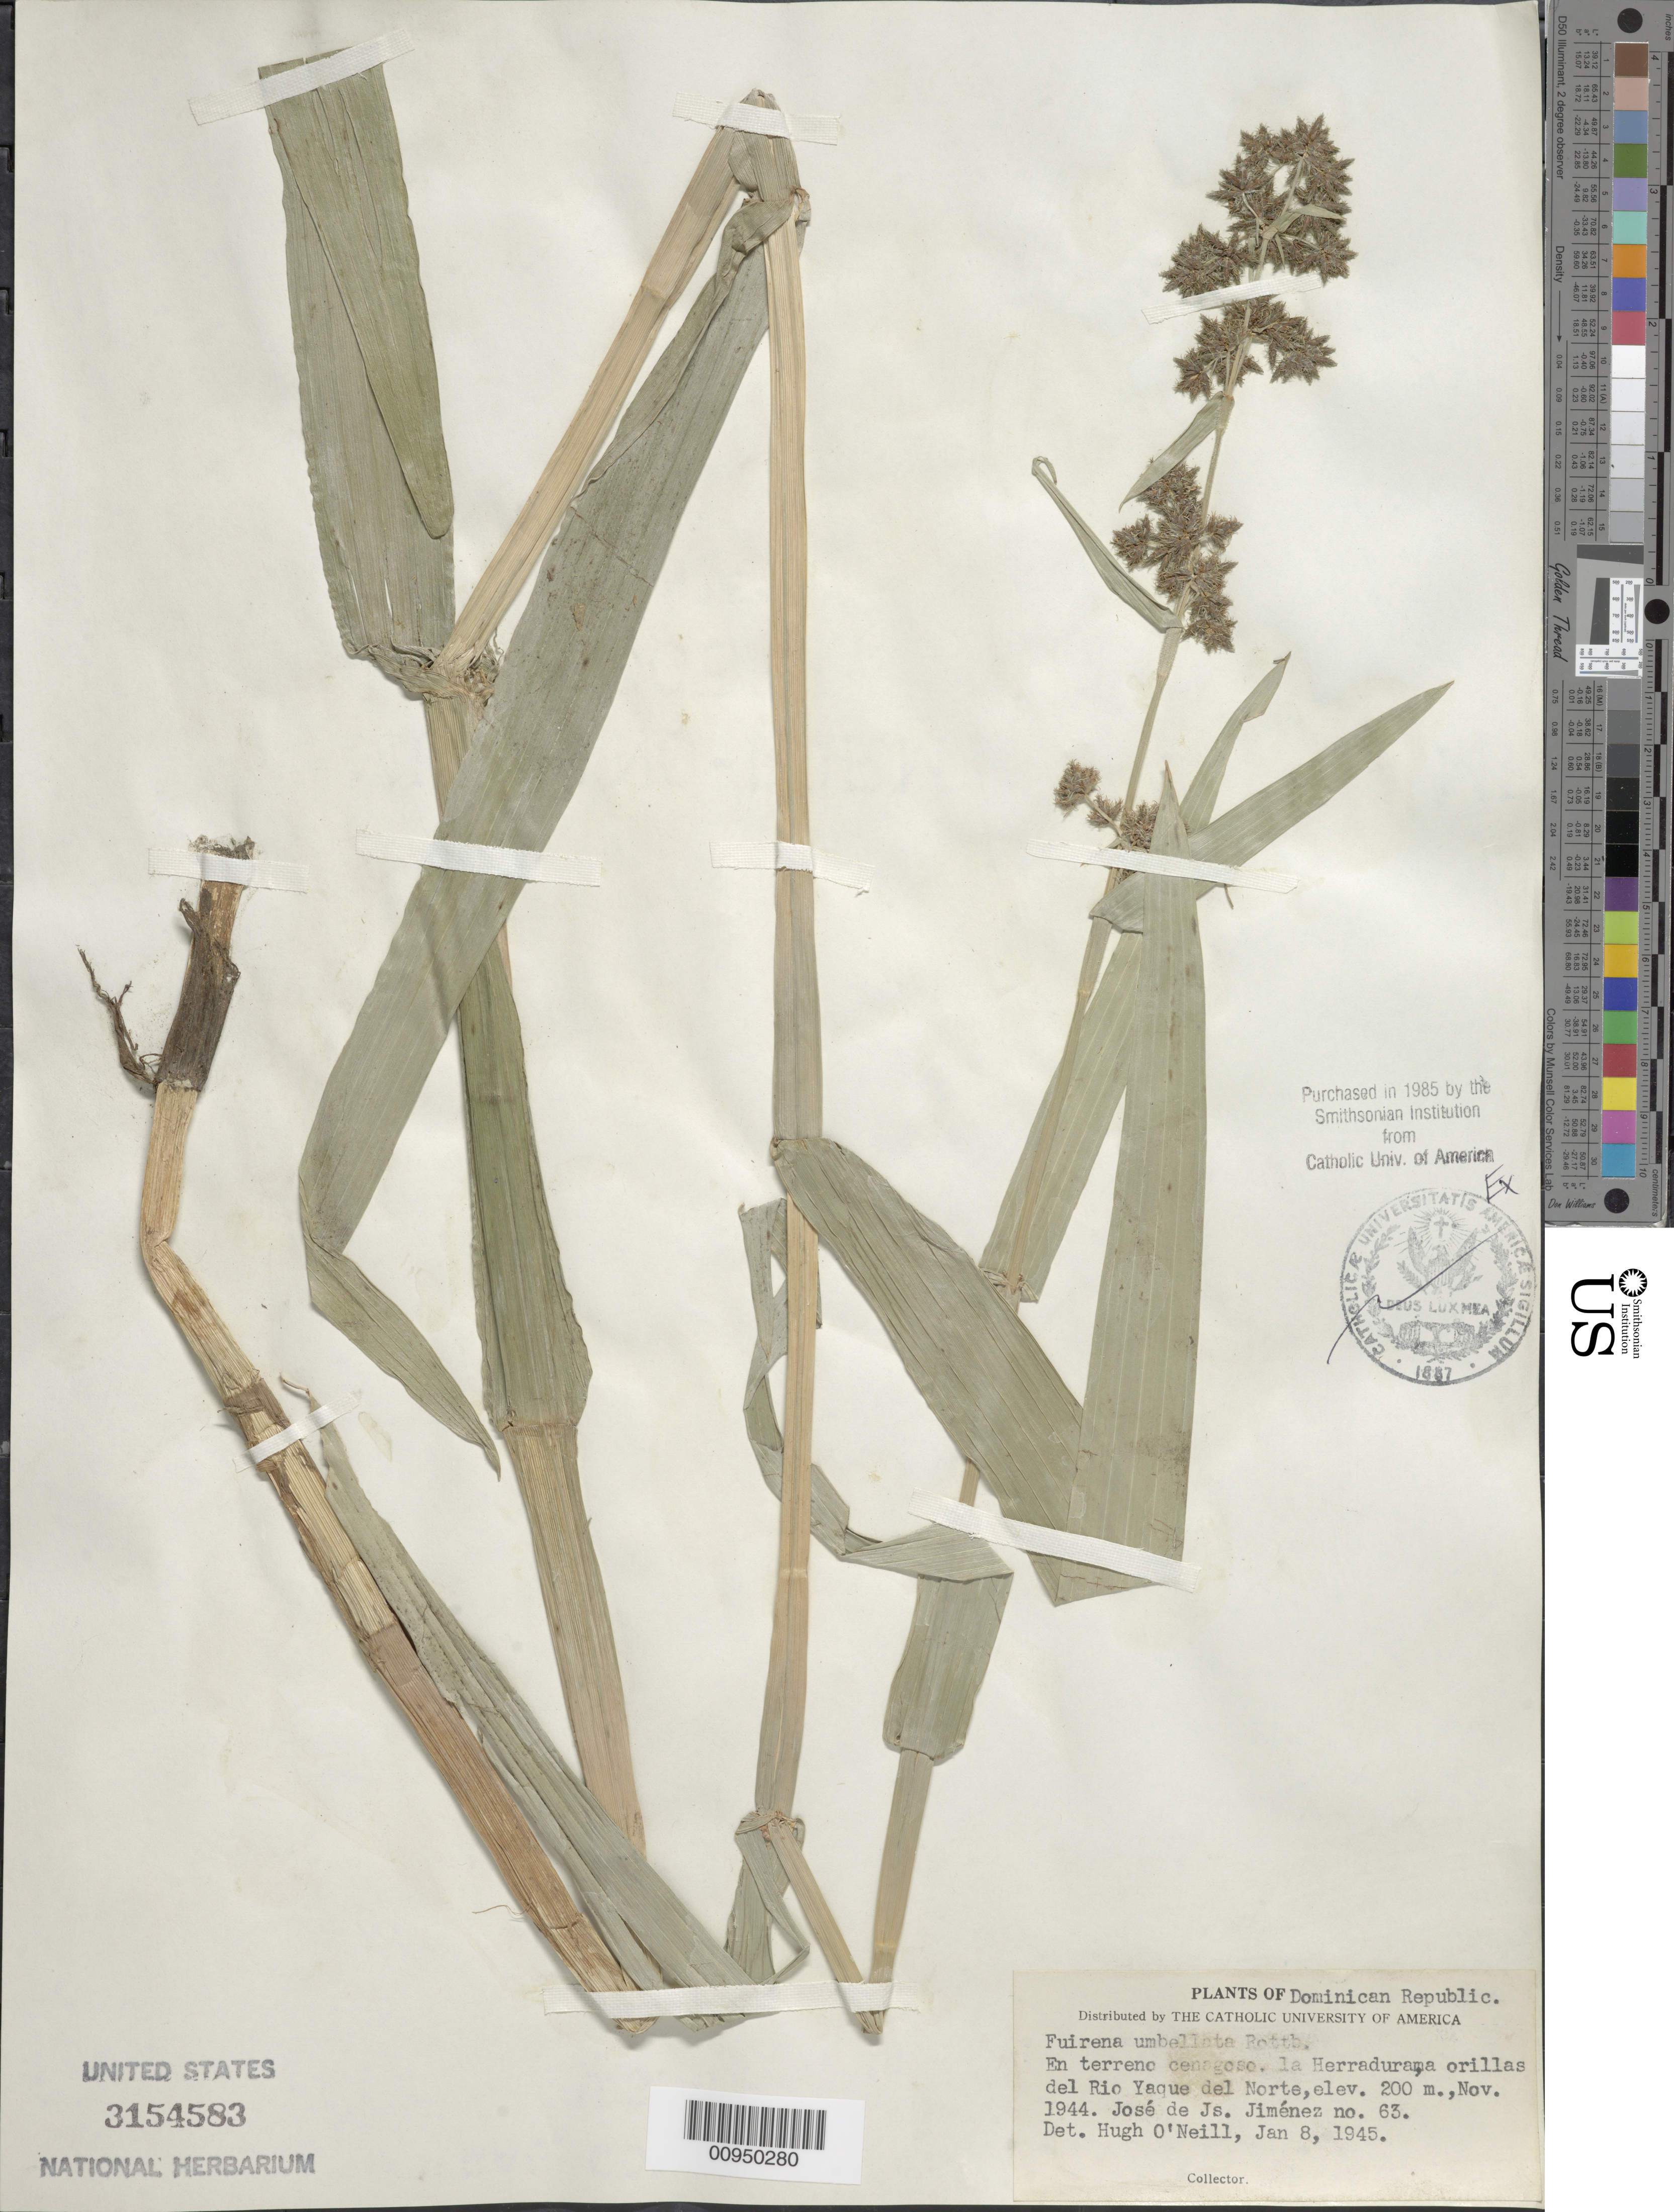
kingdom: Plantae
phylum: Tracheophyta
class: Liliopsida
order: Poales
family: Cyperaceae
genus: Fuirena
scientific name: Fuirena umbellata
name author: Rottb.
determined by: O'Neill, Hugh T.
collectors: J. J. Jiménez Almonte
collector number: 63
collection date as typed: Nov 1944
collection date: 1944-11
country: Dominican Republic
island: Hispaniola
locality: La Herradurama, a orillas de Rio Yaque del Norte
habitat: En terrano cenagoso, a orillas del rio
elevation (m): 200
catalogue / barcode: US 3154583